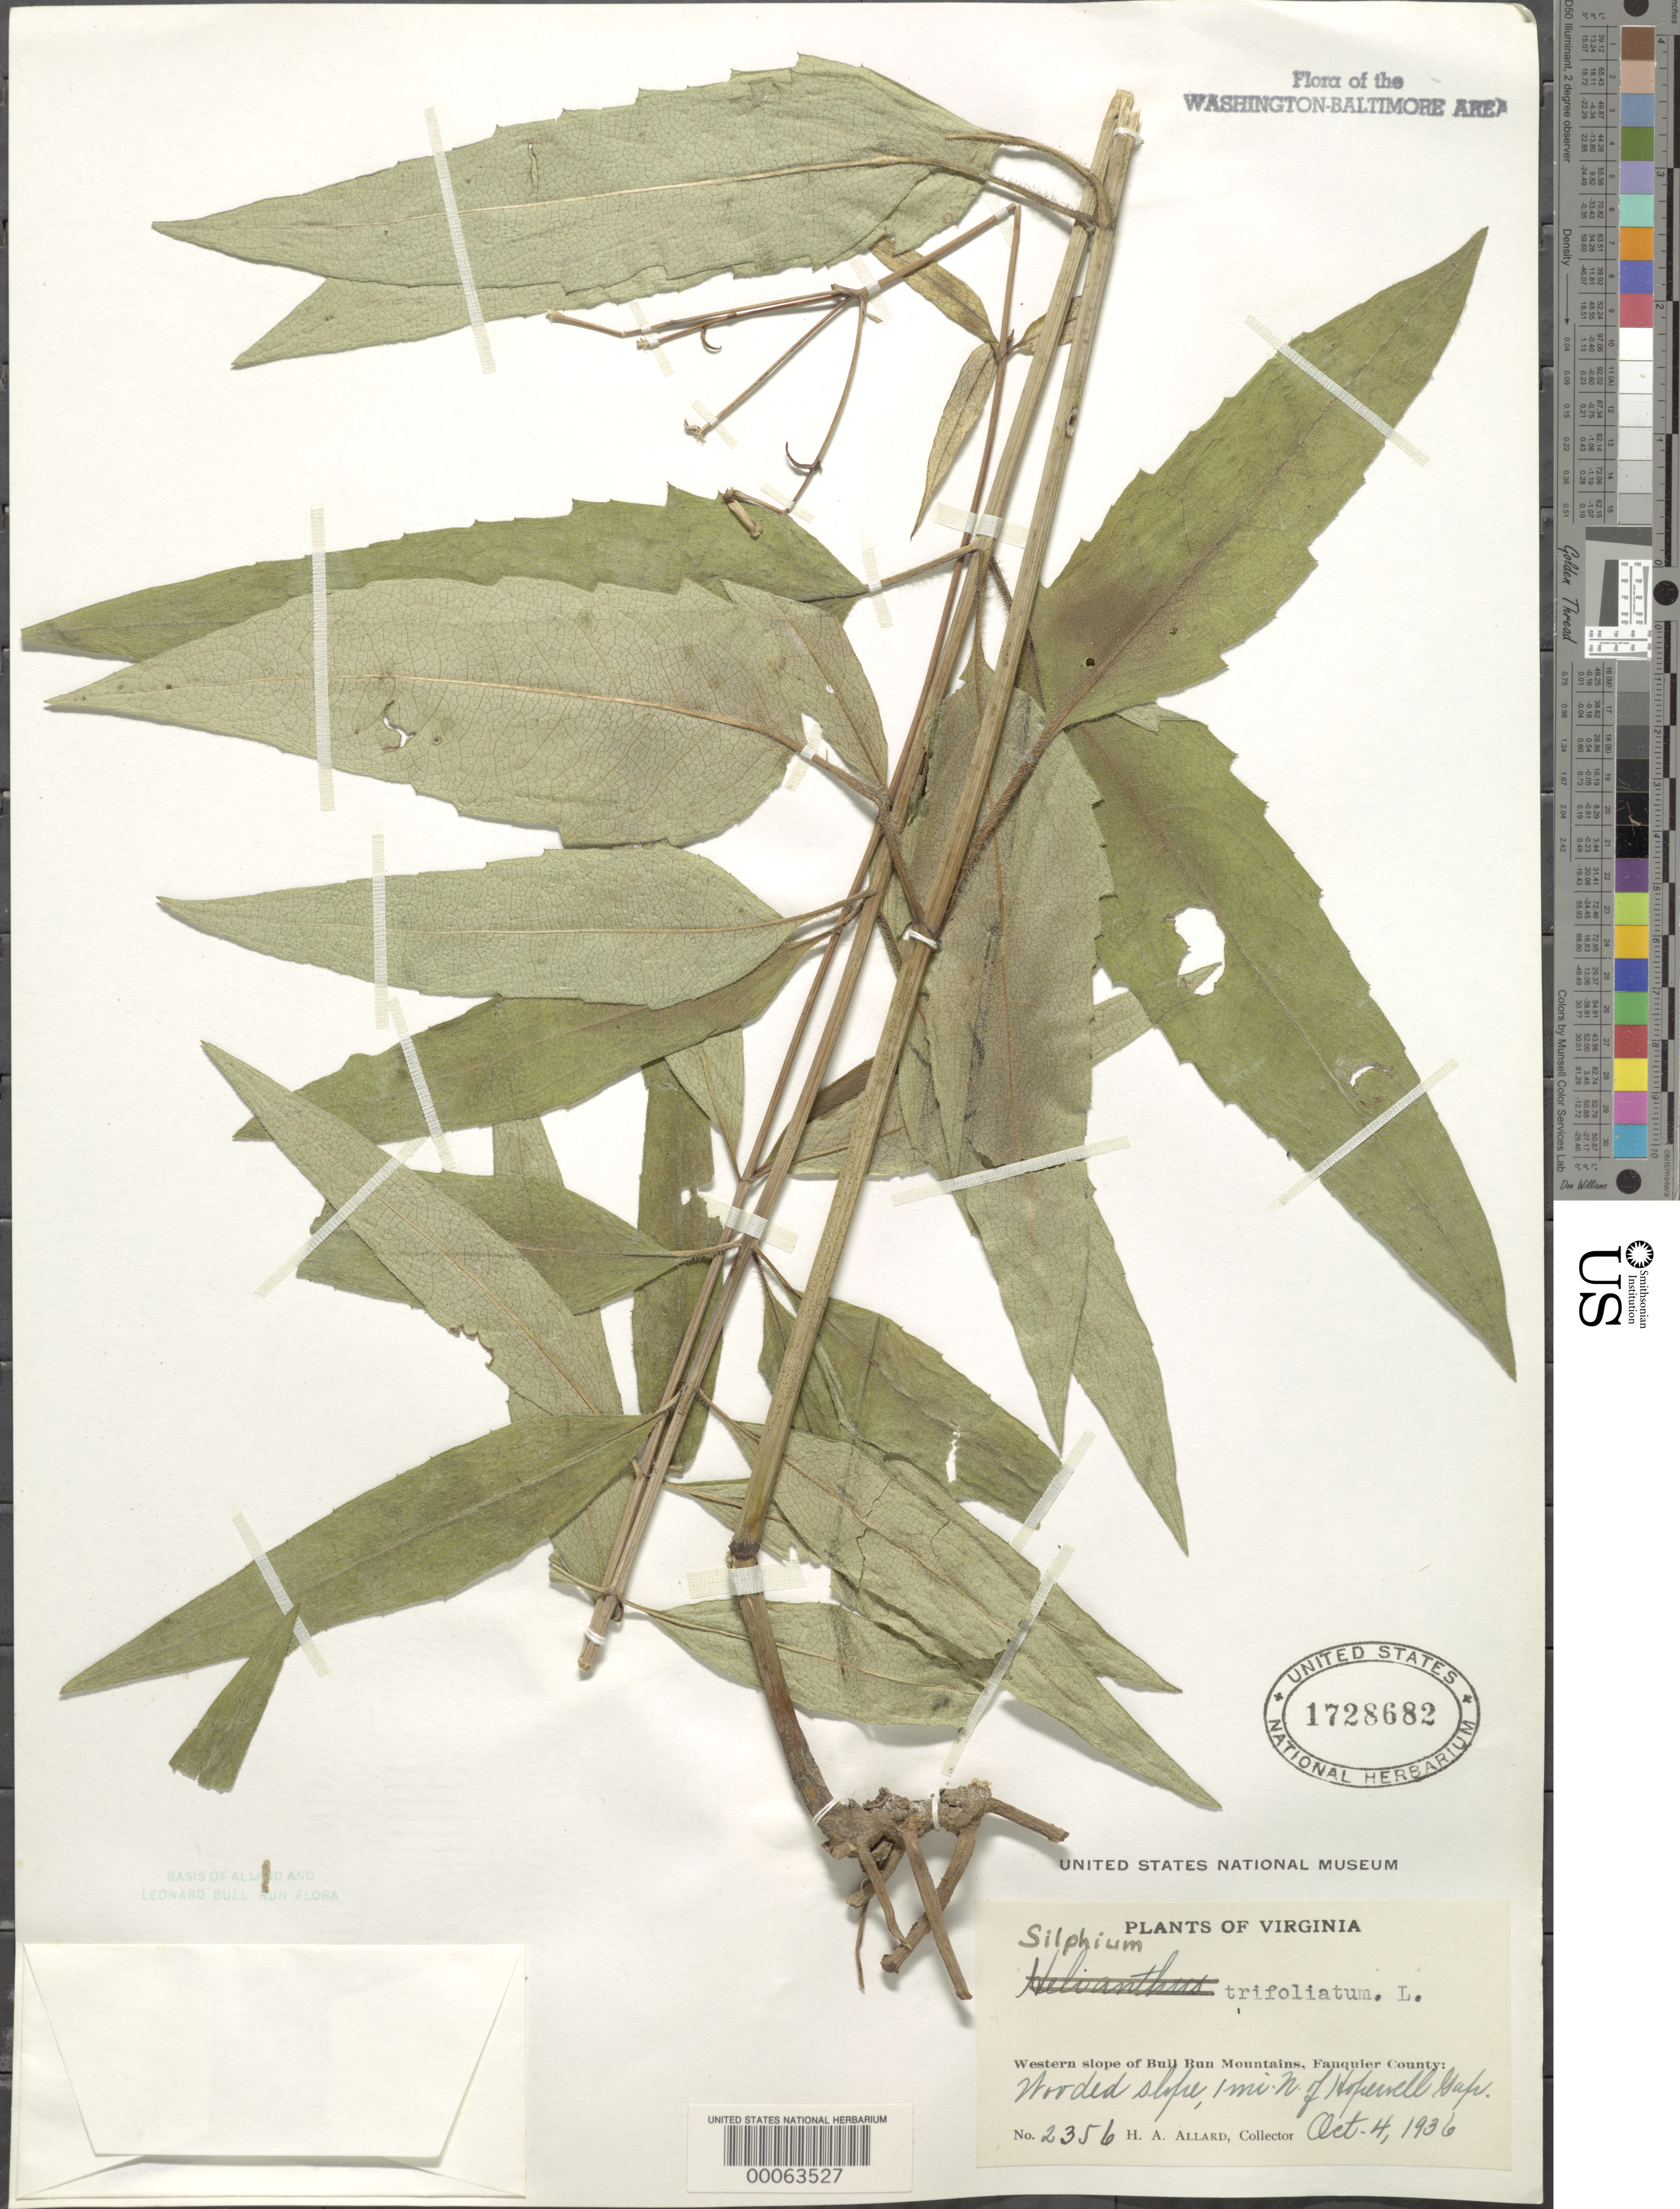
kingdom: Plantae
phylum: Tracheophyta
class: Magnoliopsida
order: Asterales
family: Asteraceae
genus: Silphium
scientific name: Silphium asteriscus var. trifoliatum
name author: (L.) Clevinger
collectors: H. A. Allard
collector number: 2356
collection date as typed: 04 Oct 1936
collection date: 1936-10-04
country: United States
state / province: Virginia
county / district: Fauquier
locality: North of Hopewell Gap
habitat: Wooded slope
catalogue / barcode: US 1728682